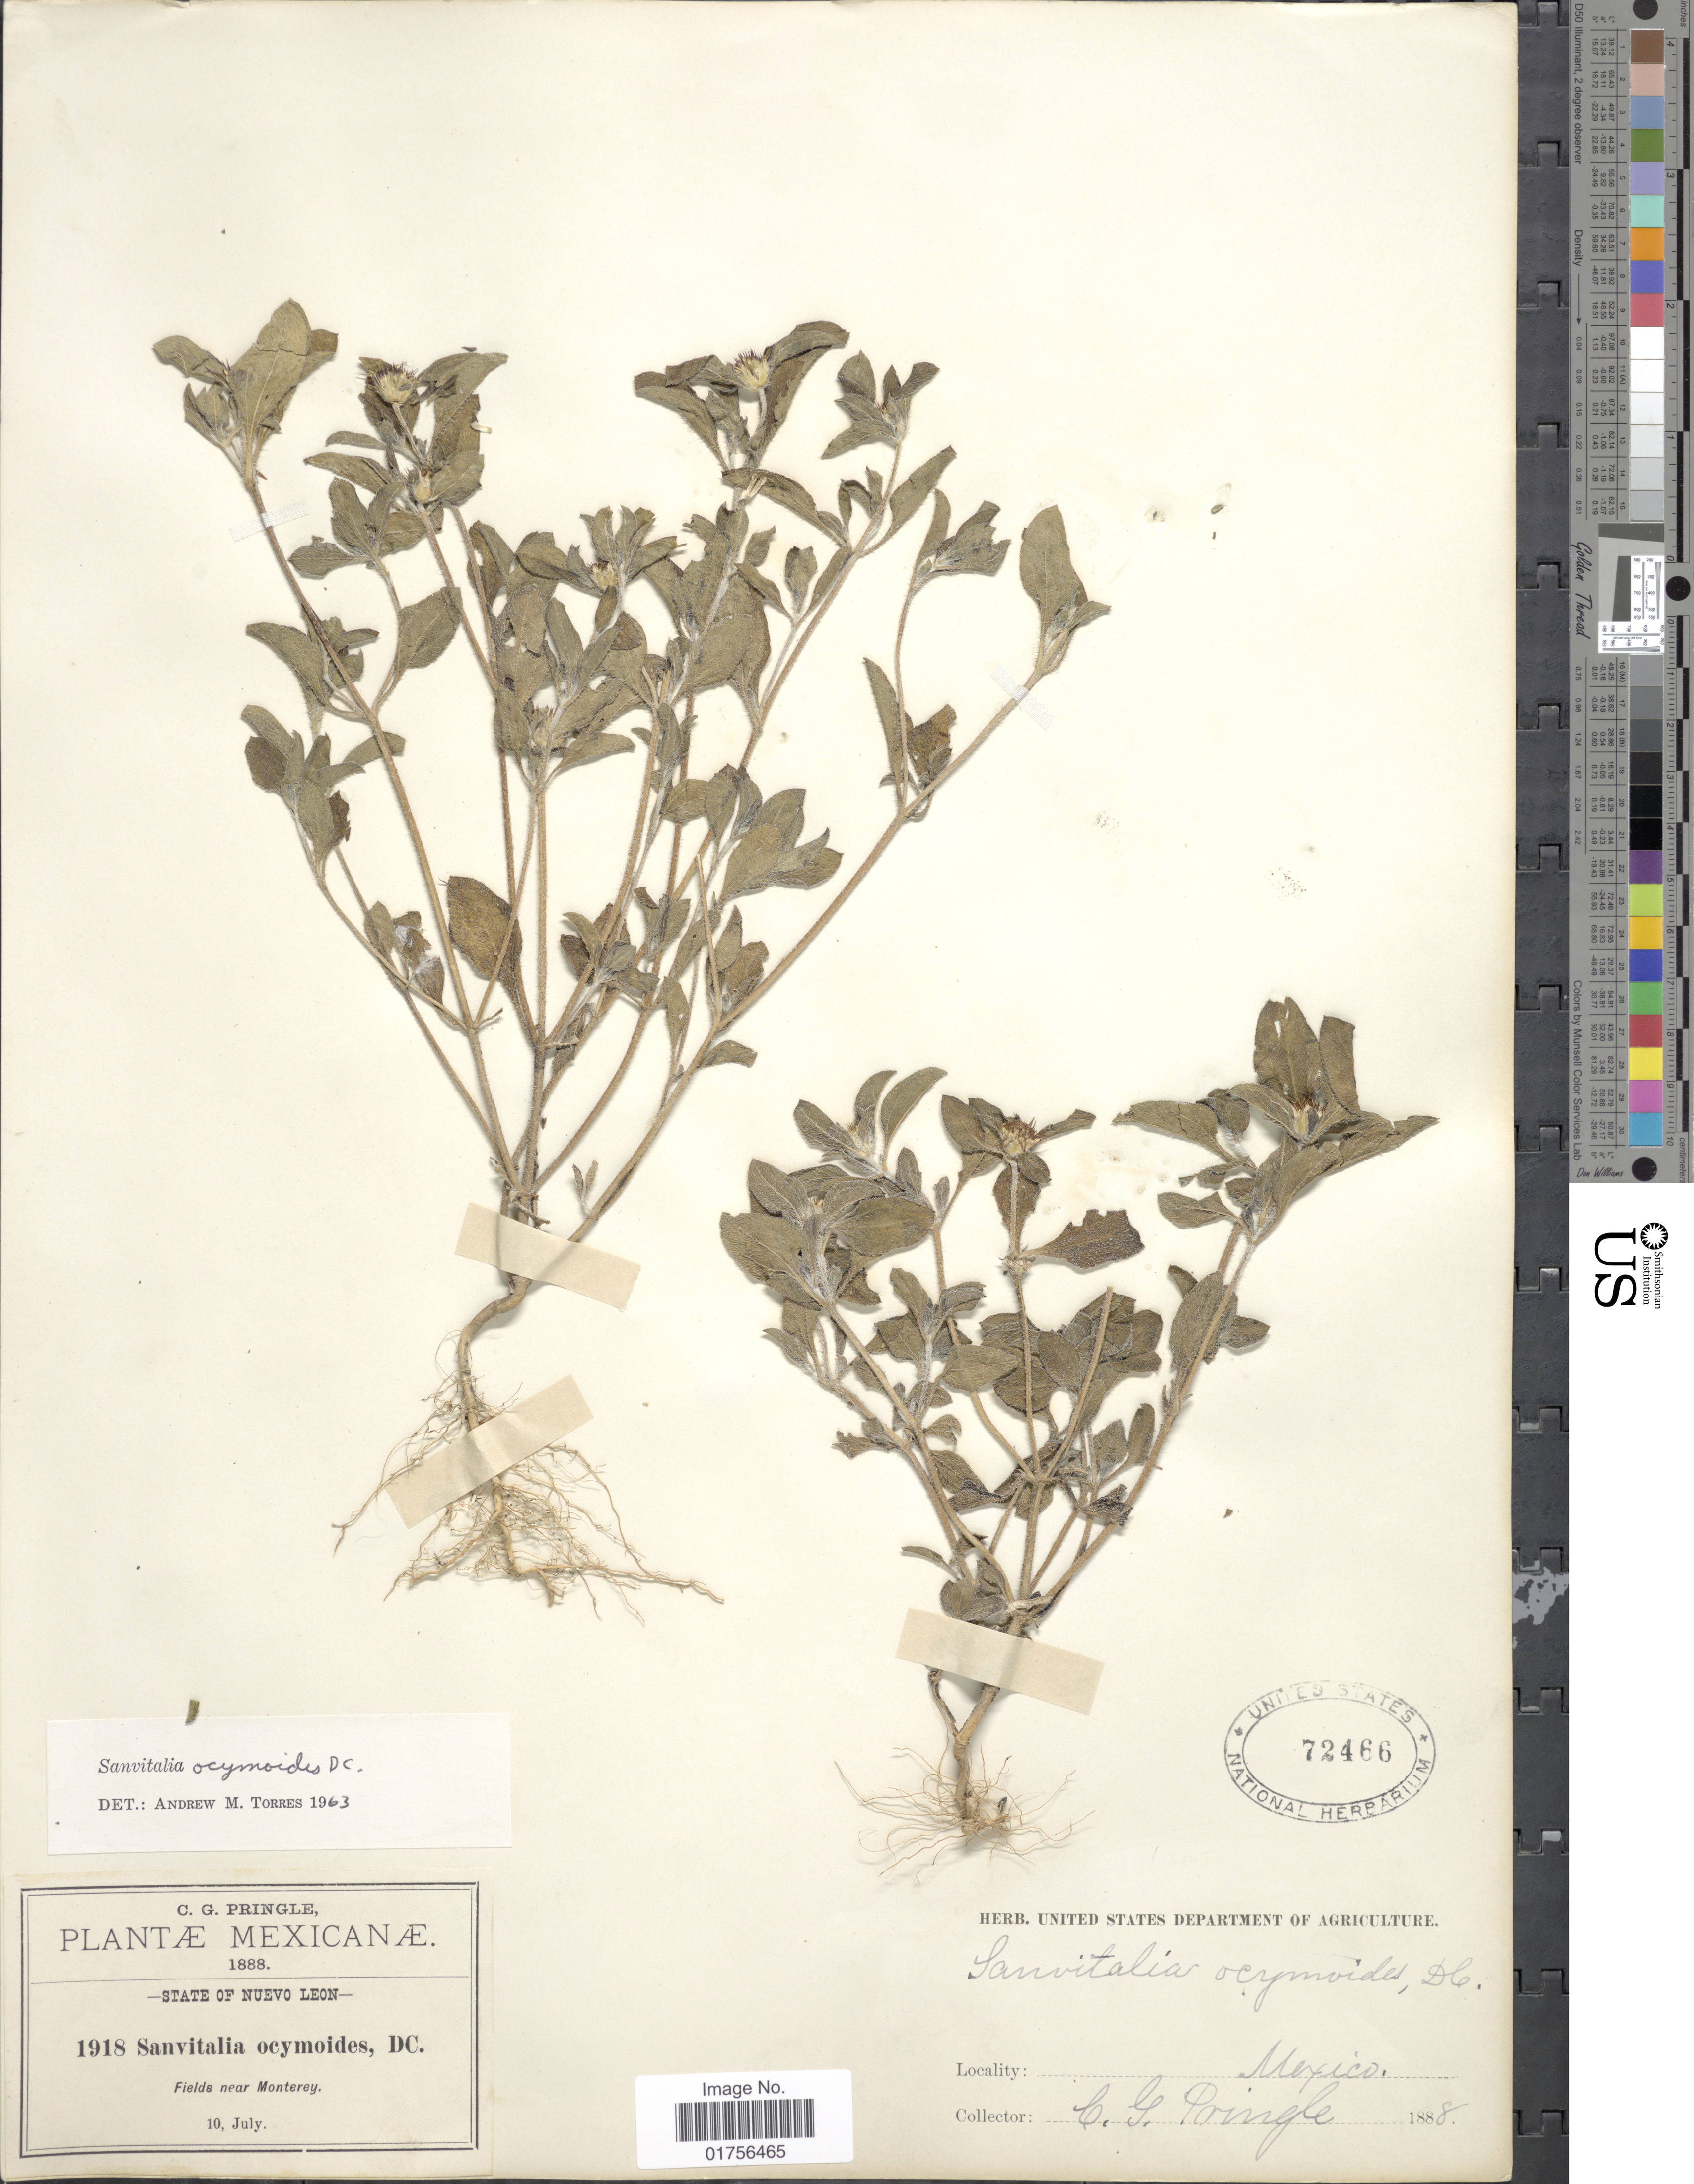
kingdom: Plantae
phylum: Tracheophyta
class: Magnoliopsida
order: Asterales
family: Asteraceae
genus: Sanvitalia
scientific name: Sanvitalia ocymoides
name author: DC.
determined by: Skibicki, Samuel V.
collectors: C. G. Pringle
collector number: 1918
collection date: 1888-07-10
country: Mexico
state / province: Nuevo León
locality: State of Nuevo Leon, Fields near Monterey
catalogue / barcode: US 72466